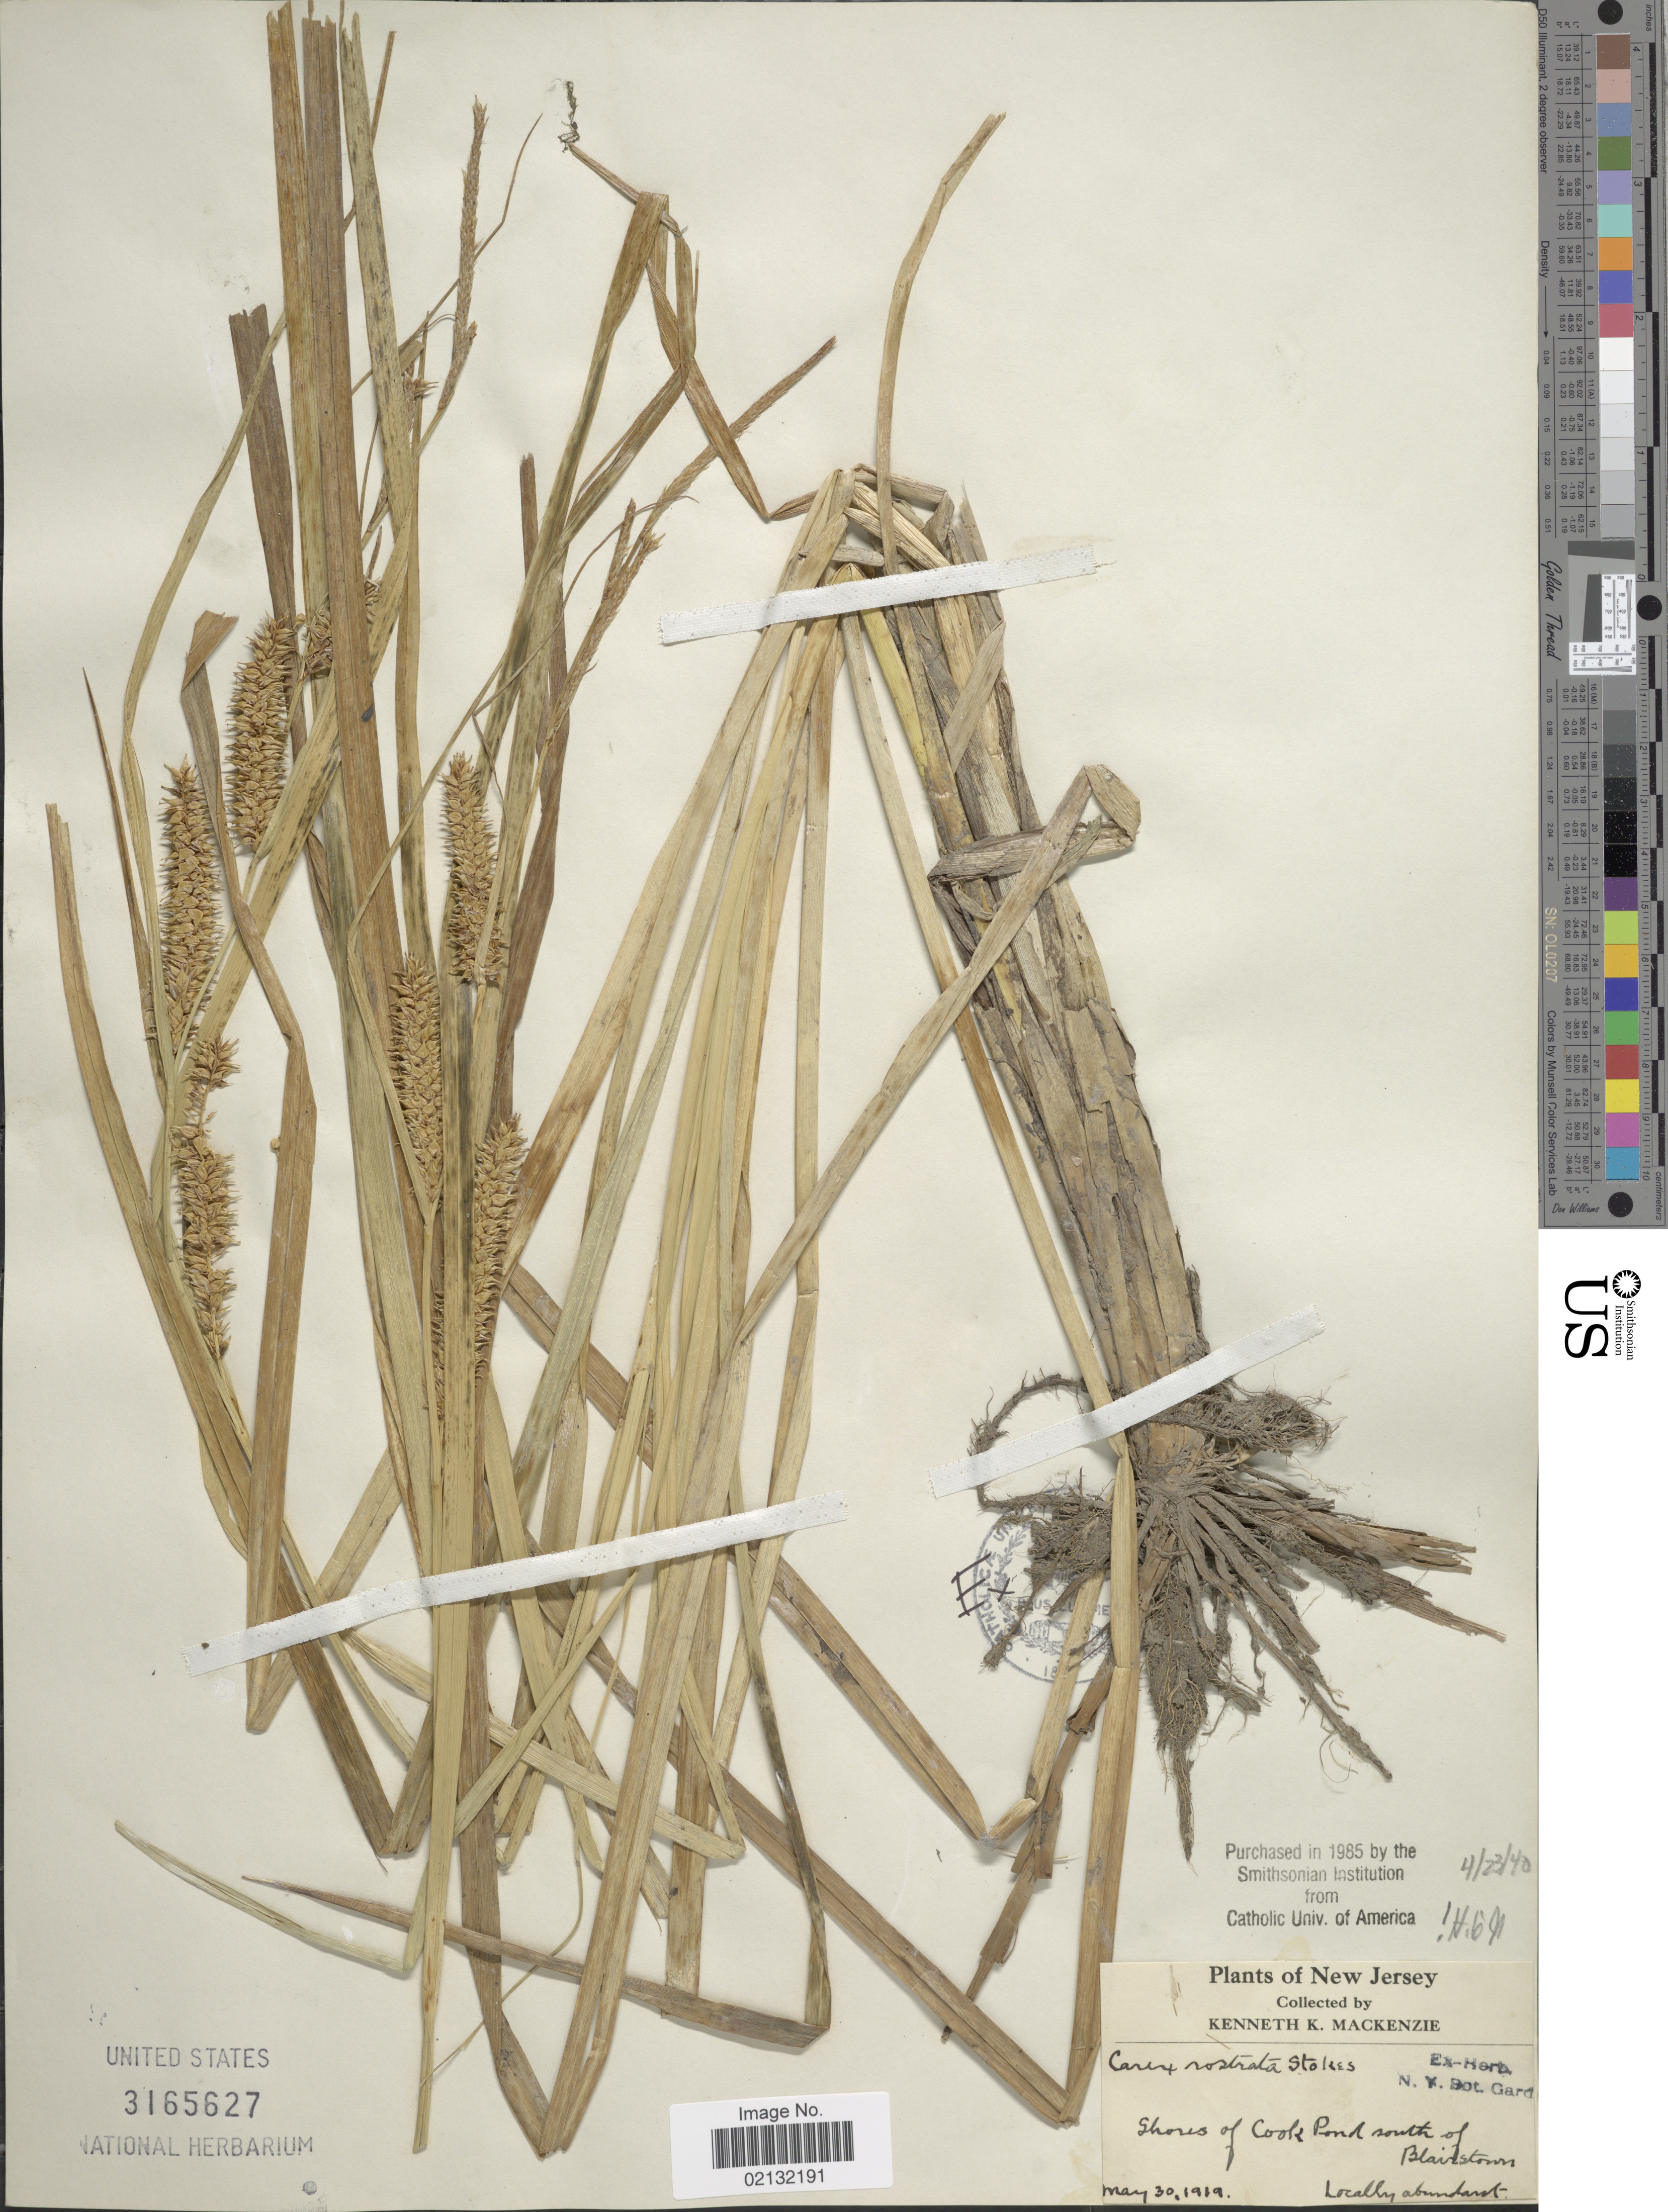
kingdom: Plantae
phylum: Tracheophyta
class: Liliopsida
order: Poales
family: Cyperaceae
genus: Carex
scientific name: Carex rostrata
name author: Stokes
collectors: K. K. Mackenzie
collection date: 1919-05-30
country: United States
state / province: New Jersey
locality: Shores of Cook Pond south of Blairstown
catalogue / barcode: US 3165627